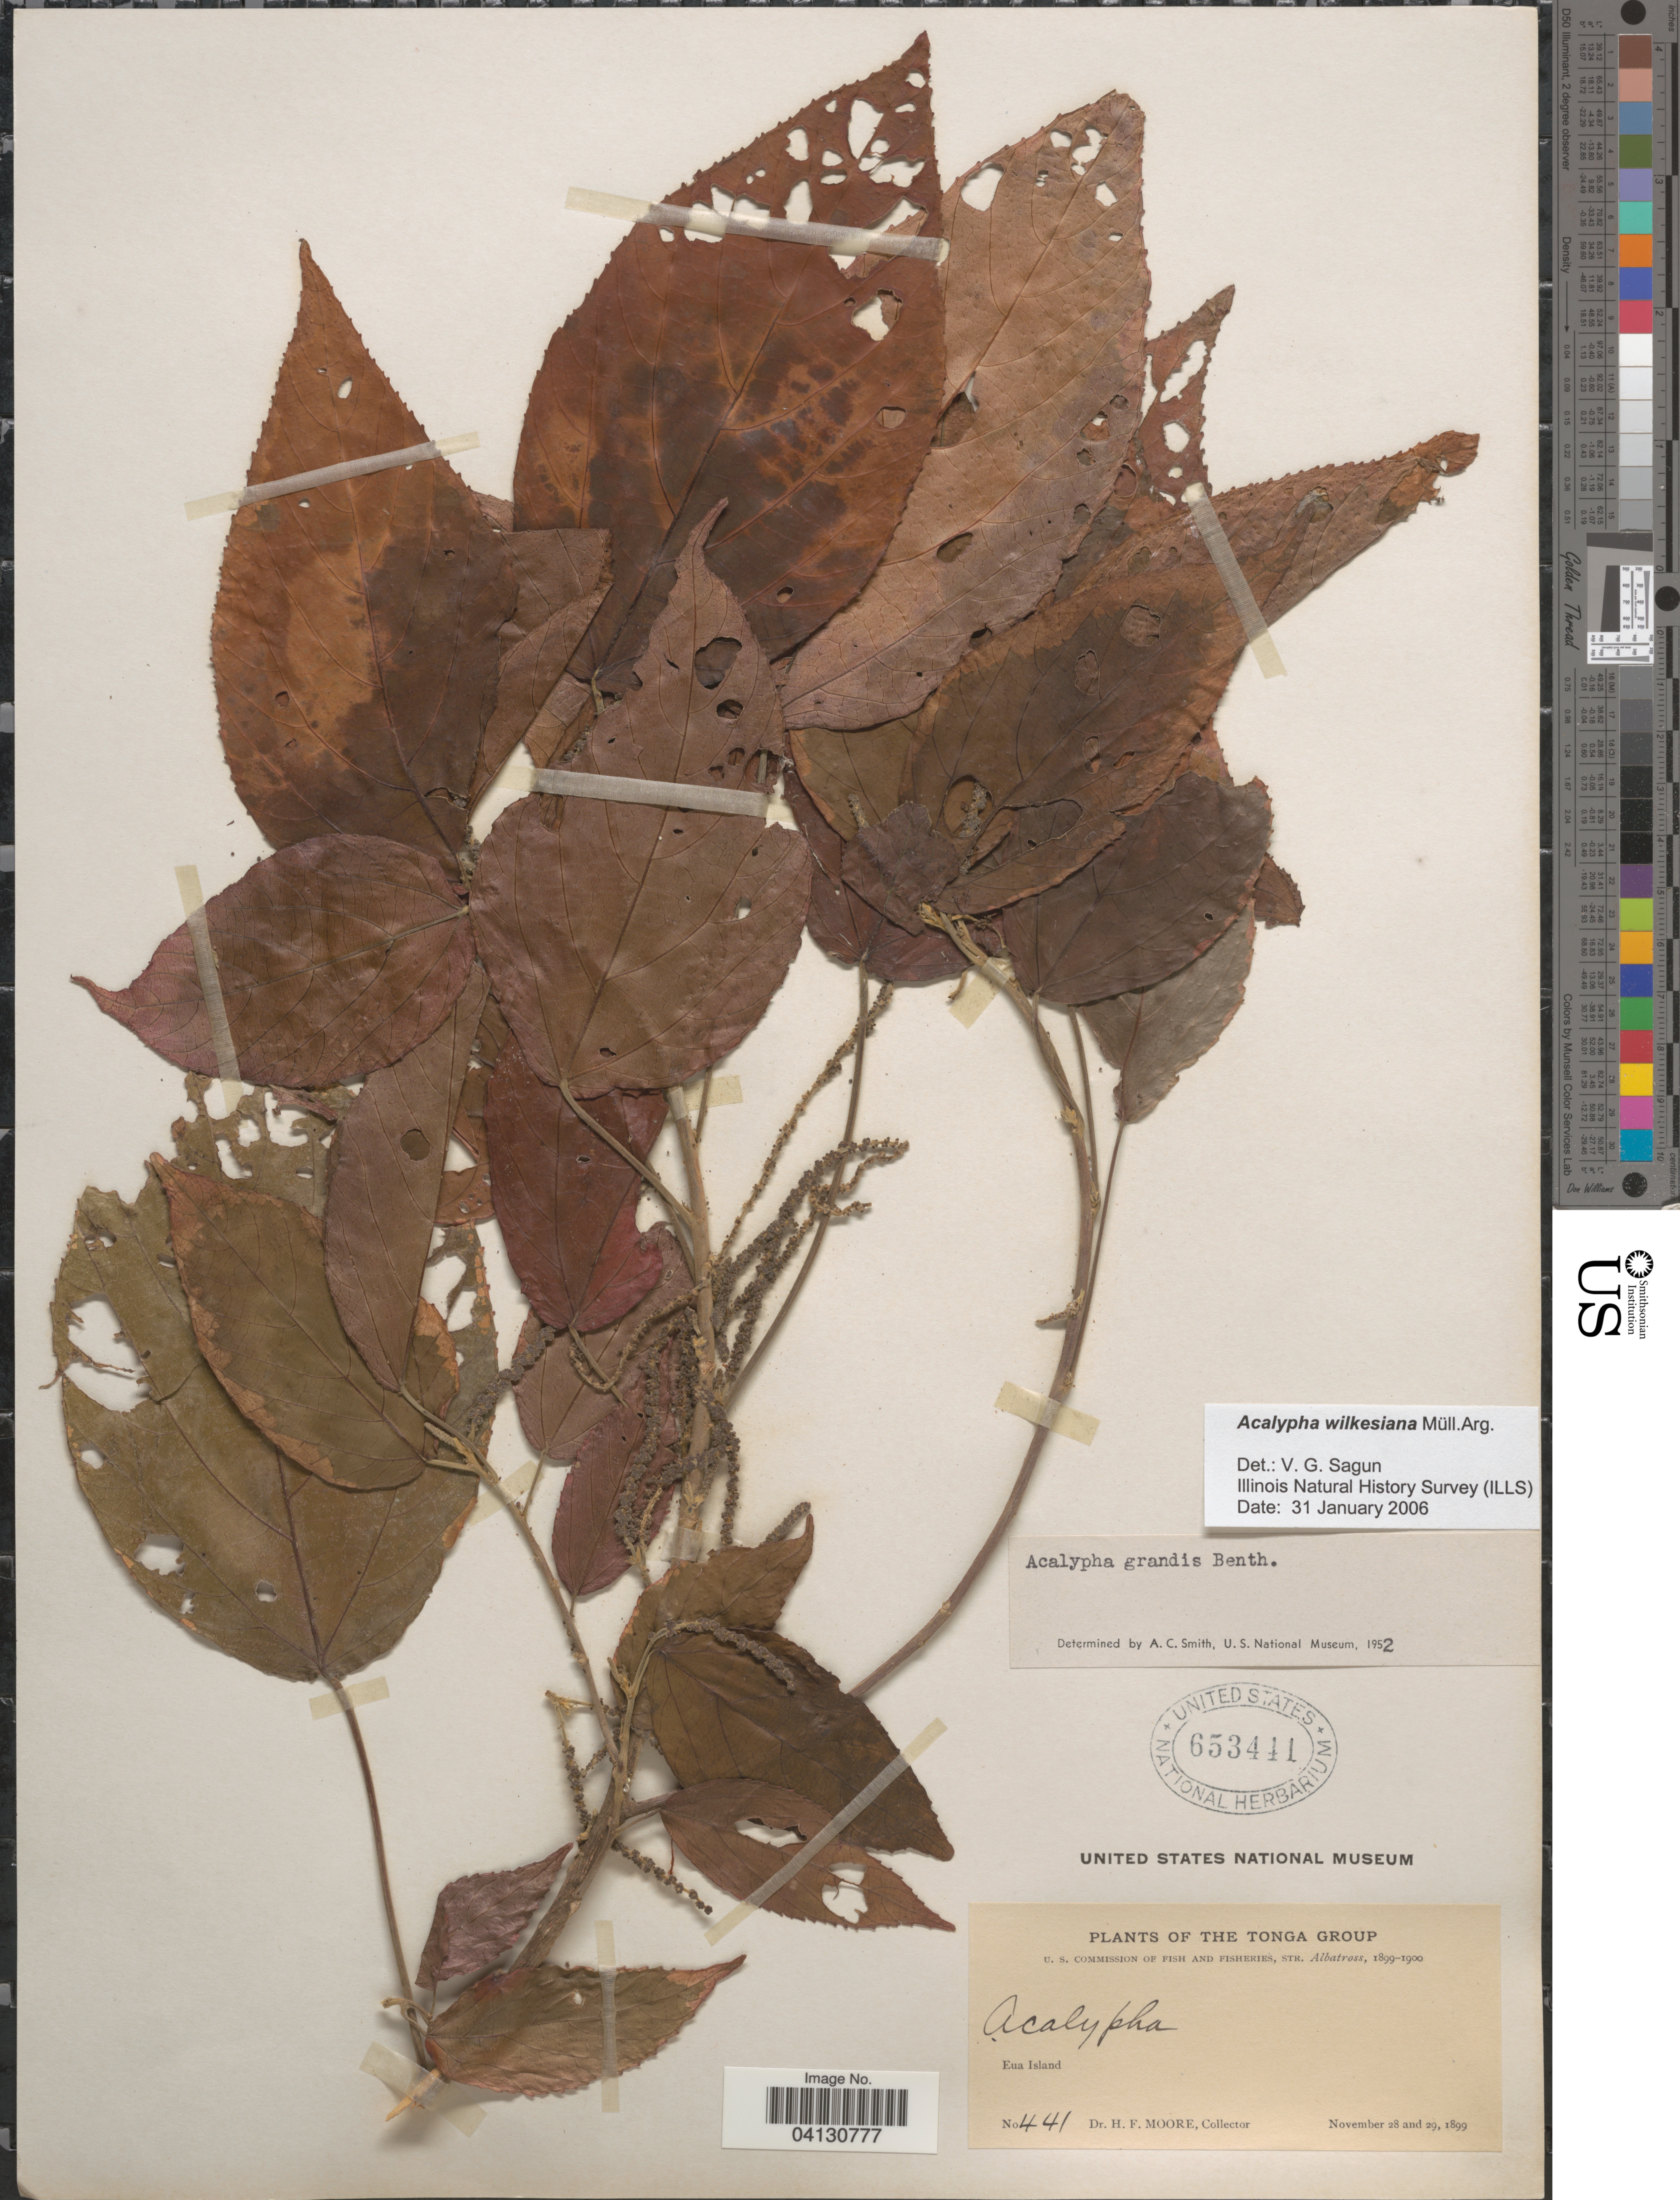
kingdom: Plantae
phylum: Tracheophyta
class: Magnoliopsida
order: Malpighiales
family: Euphorbiaceae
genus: Acalypha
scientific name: Acalypha wilkesiana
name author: Müll. Arg. in DC.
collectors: H. F. Moore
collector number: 441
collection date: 1899-11-28/1899-11-29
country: Tonga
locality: Tonga Group. Eua Island.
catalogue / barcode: US 653441